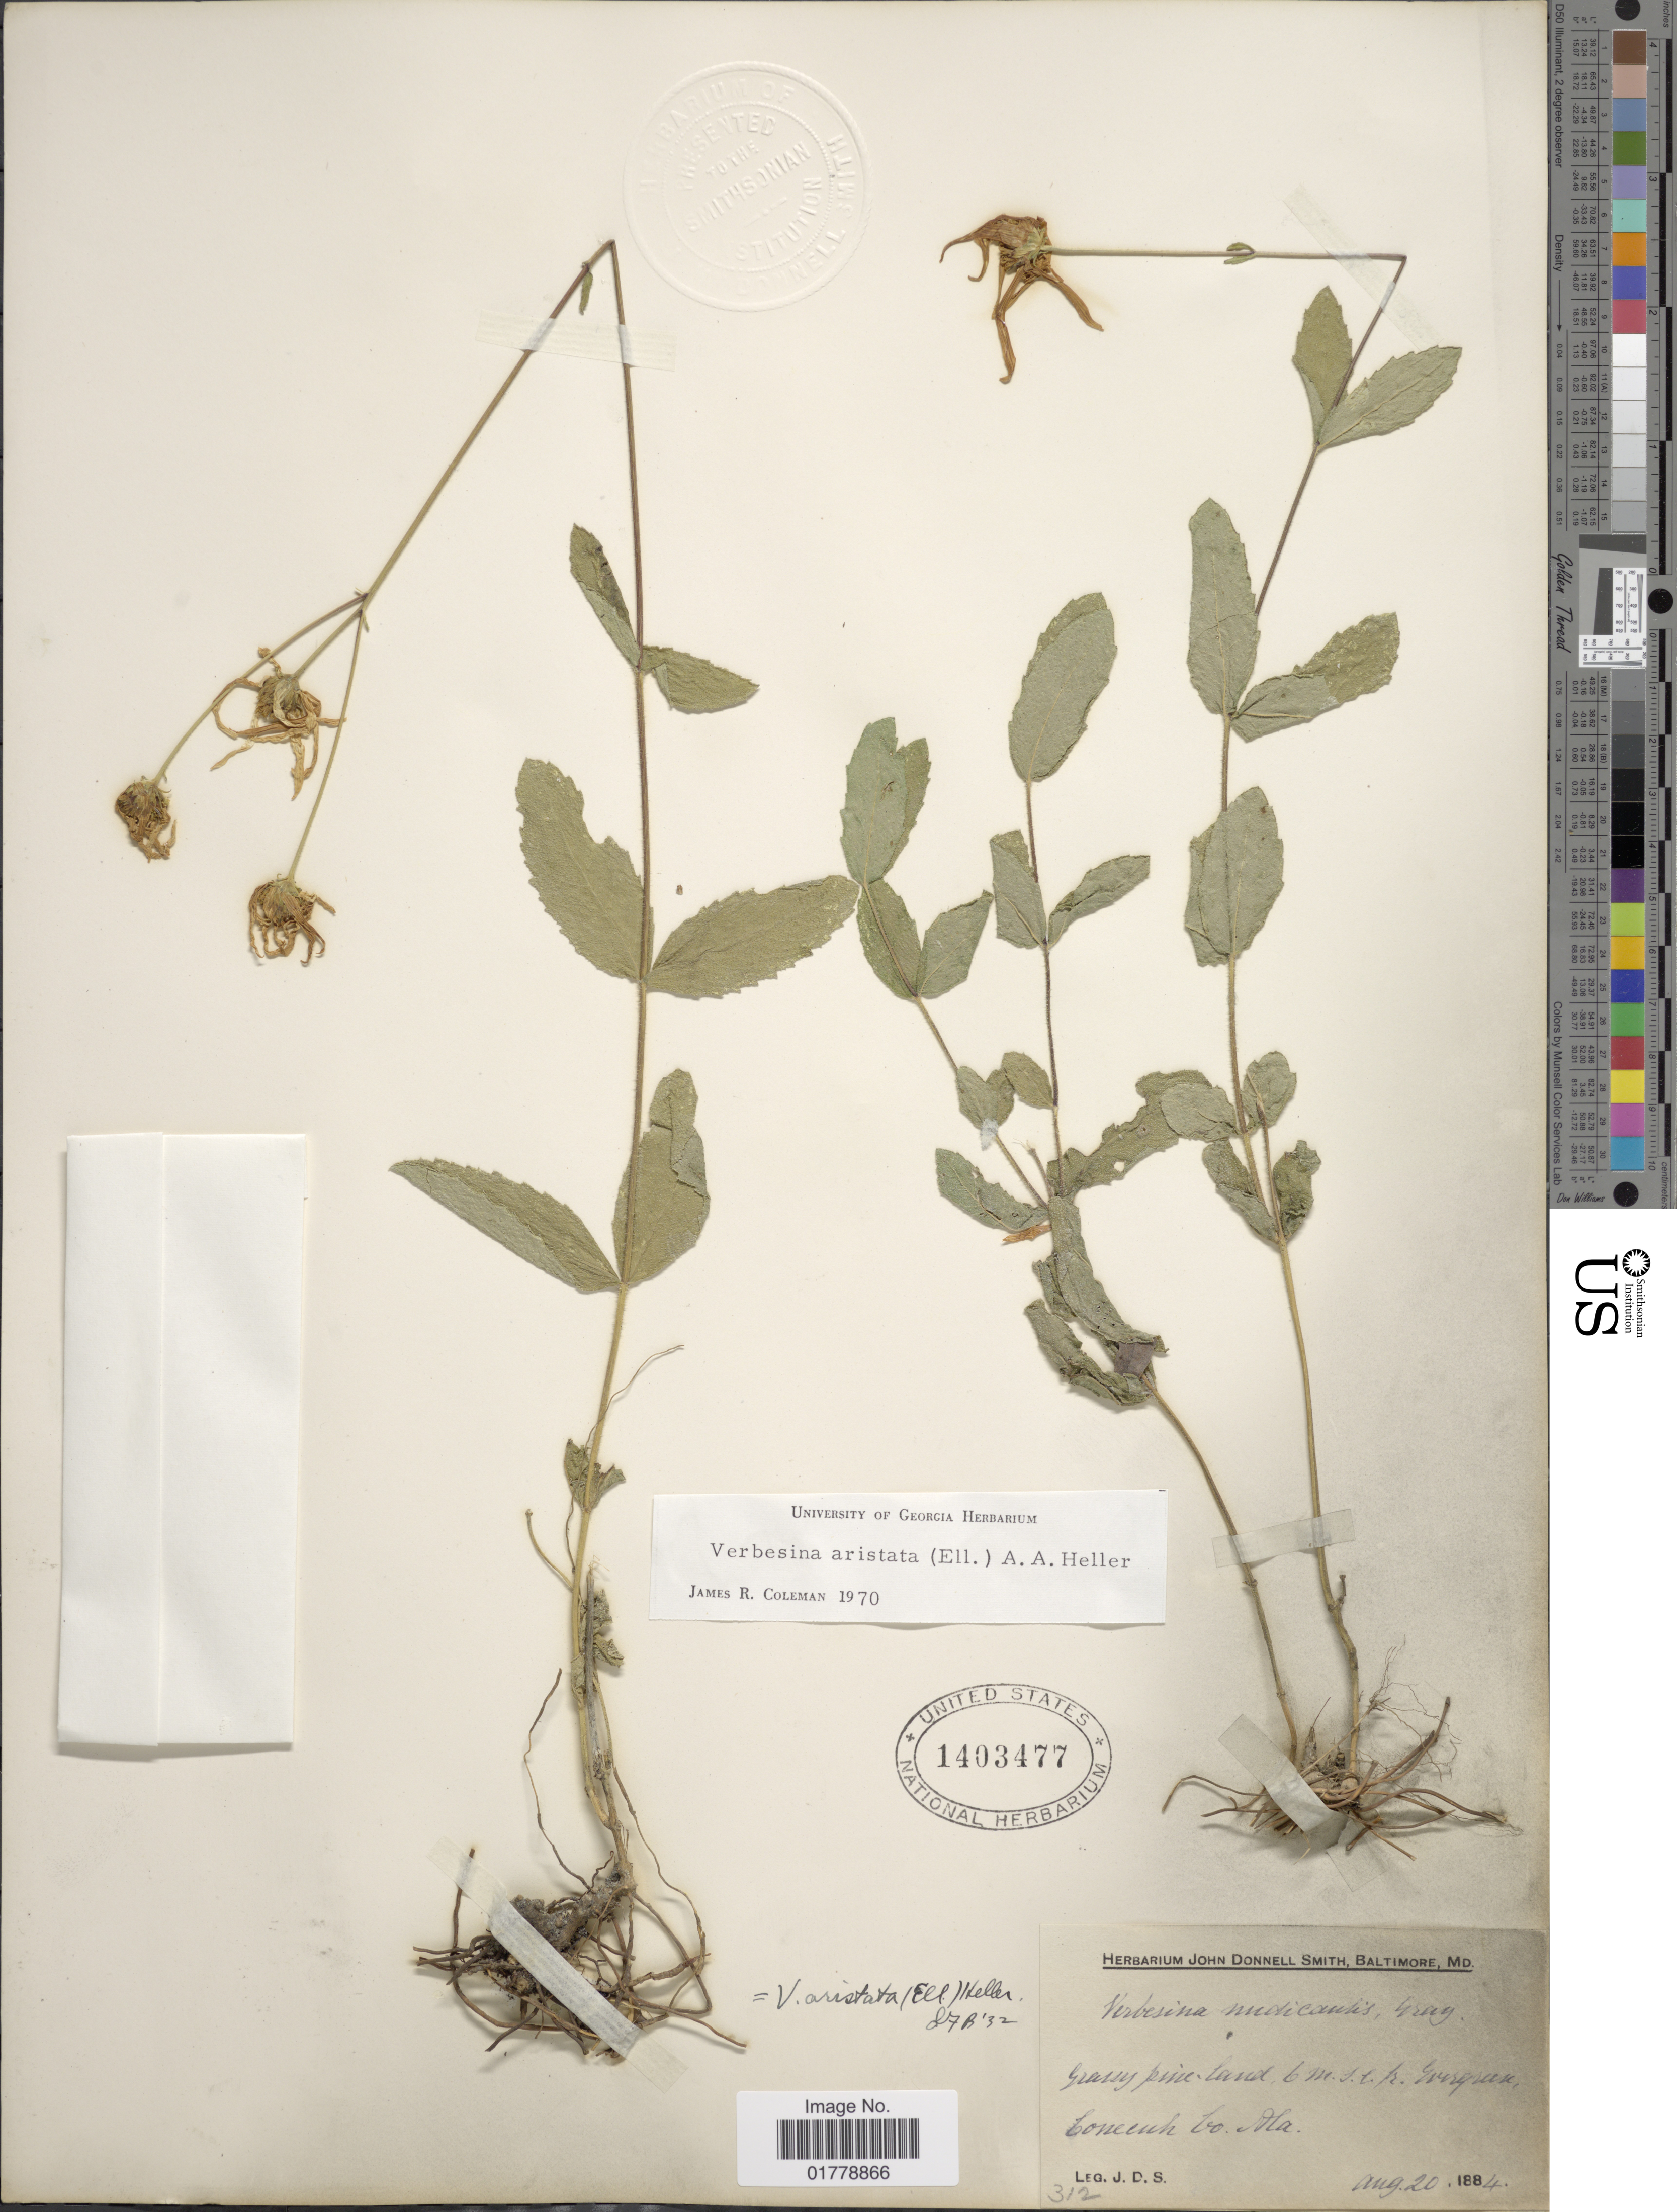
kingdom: Plantae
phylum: Tracheophyta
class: Magnoliopsida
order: Asterales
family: Asteraceae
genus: Verbesina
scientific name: Verbesina aristata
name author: (Elliott) A. Heller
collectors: J. Donnell Smith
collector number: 312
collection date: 1884-08-20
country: United States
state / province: Alabama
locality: Grassy pine-land, 6 m. s.e. fr. Evergreen, Conecuh Co.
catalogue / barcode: US 1403477